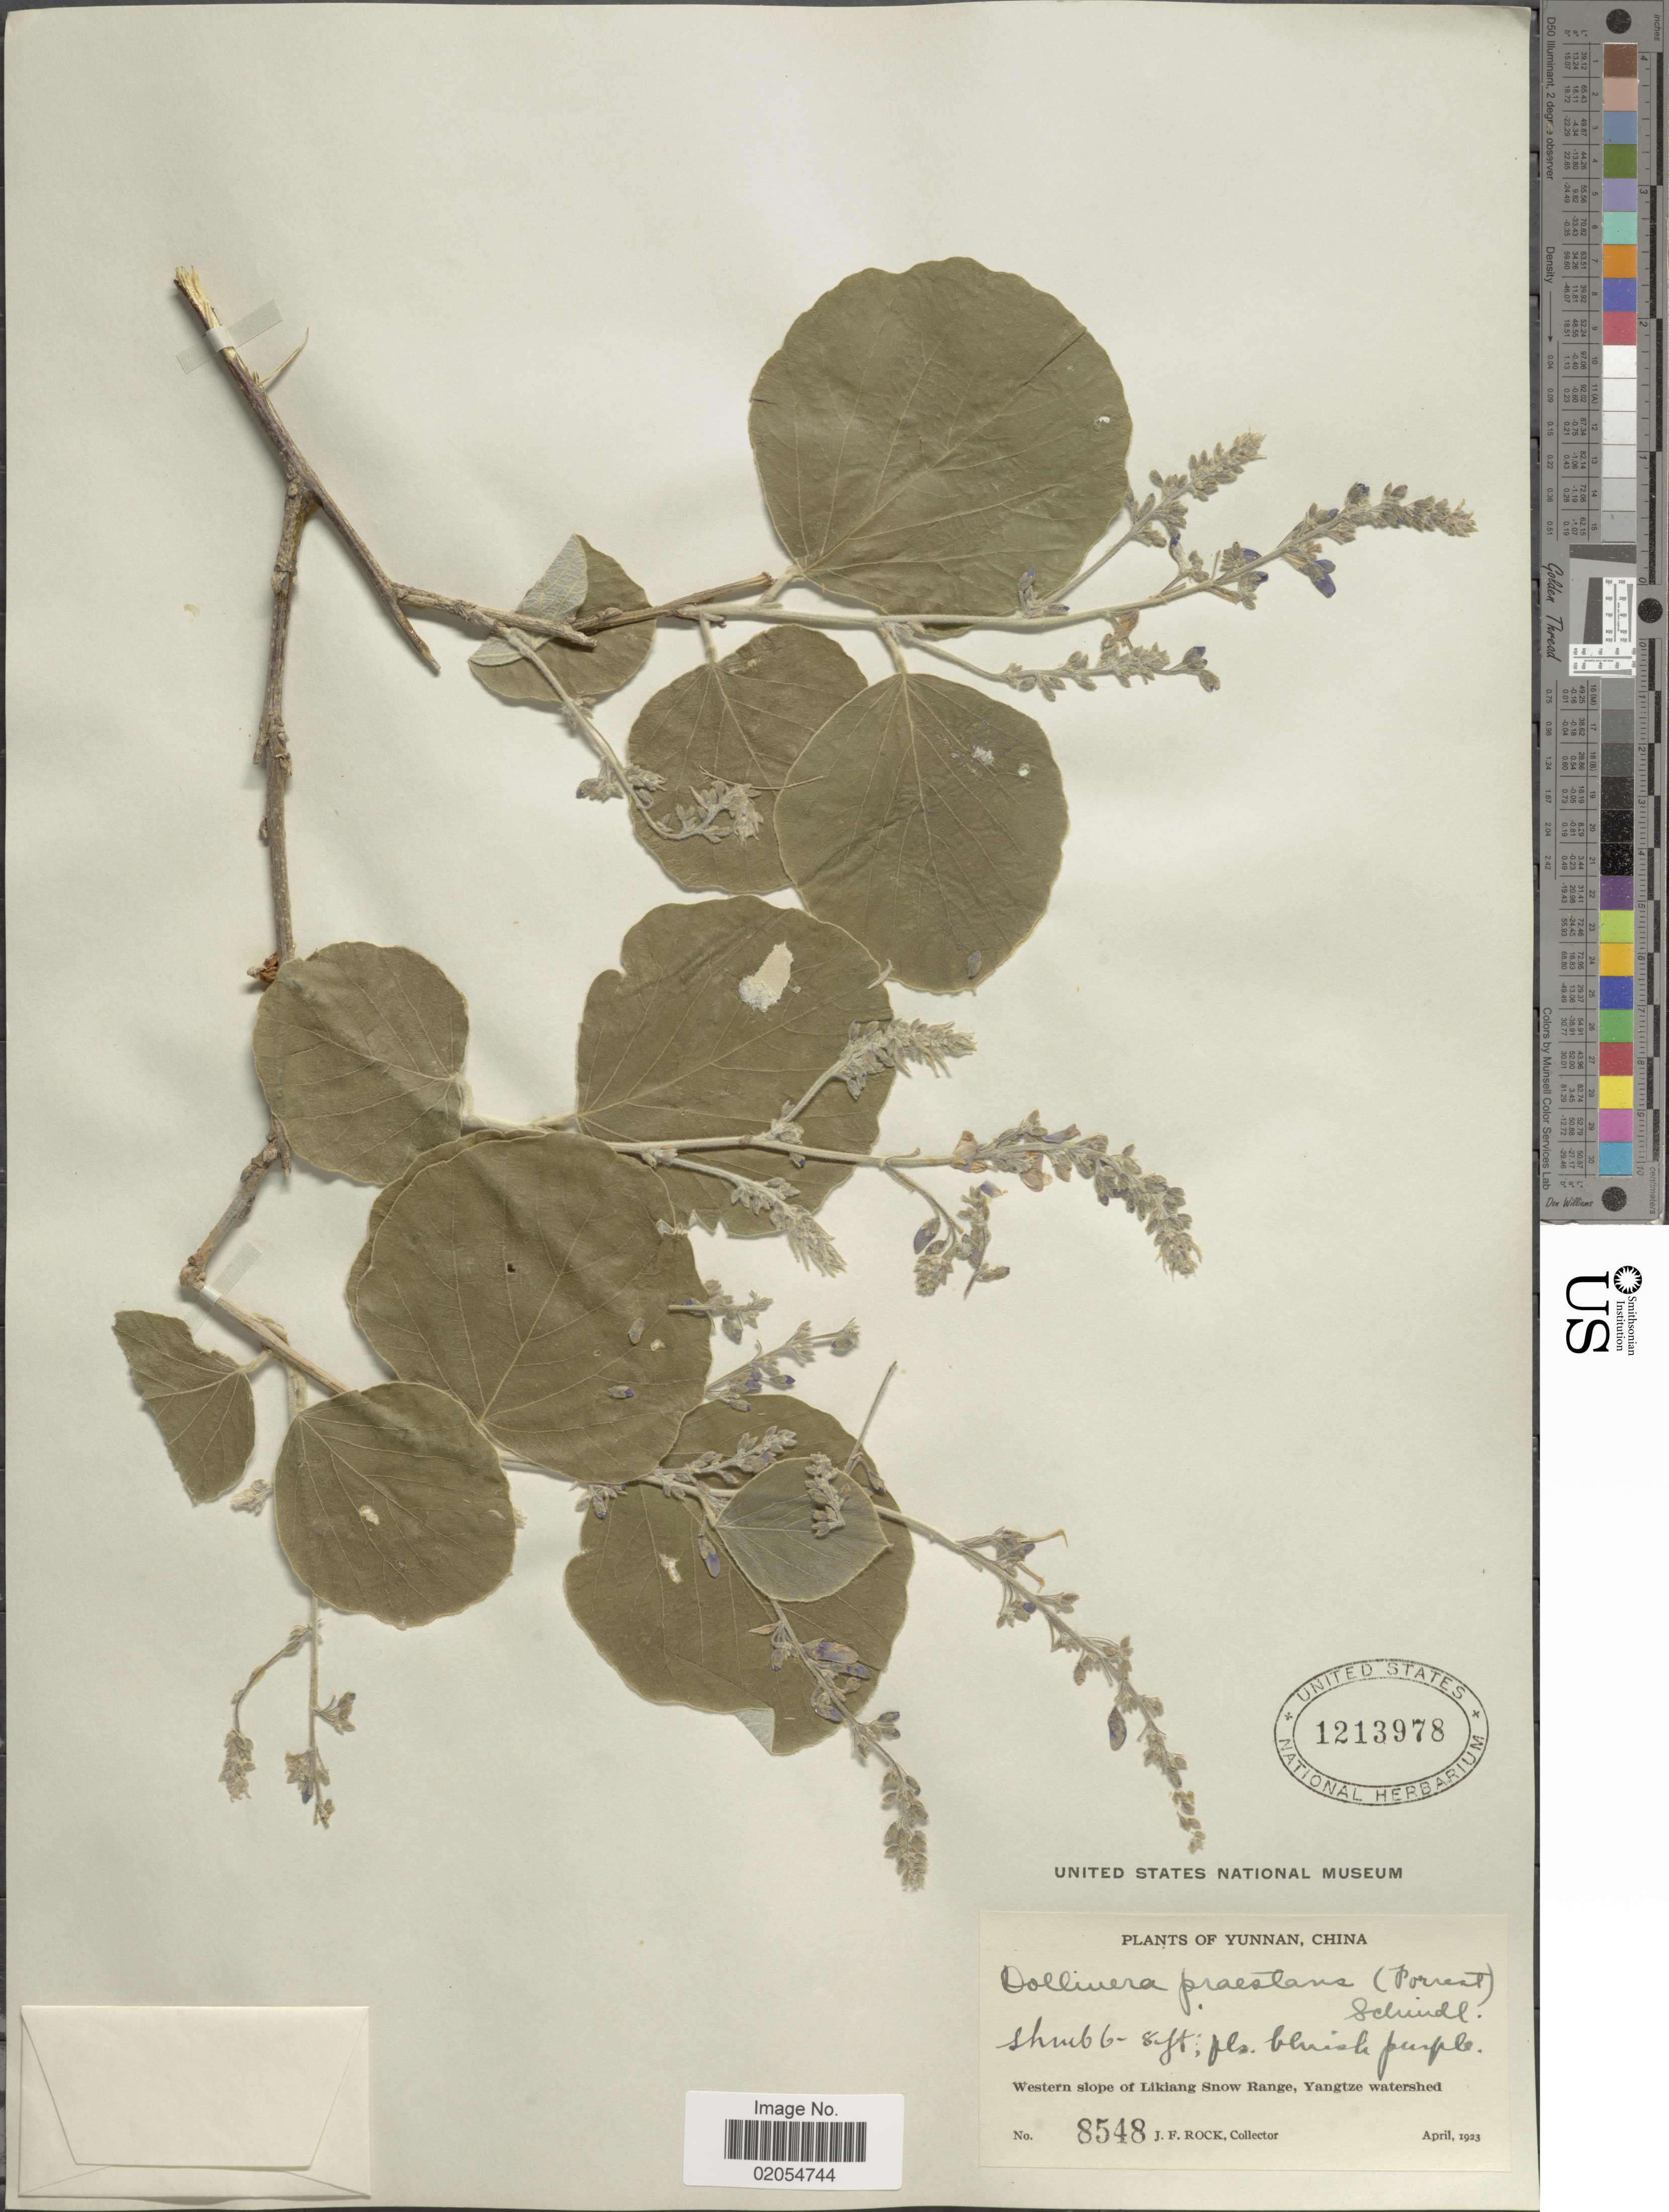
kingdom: Plantae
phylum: Tracheophyta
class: Magnoliopsida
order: Fabales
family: Fabaceae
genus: Sunhangia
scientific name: Sunhangia yunnanensis var. praestans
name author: (Forrest ex W.W. Sm.) H. Ohashi & K. Ohashi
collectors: J. Rock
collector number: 8548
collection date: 1923-04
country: China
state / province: Yunnan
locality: Western slope of Likiang Snow Range, Yangtze watershed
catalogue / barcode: US 1213978